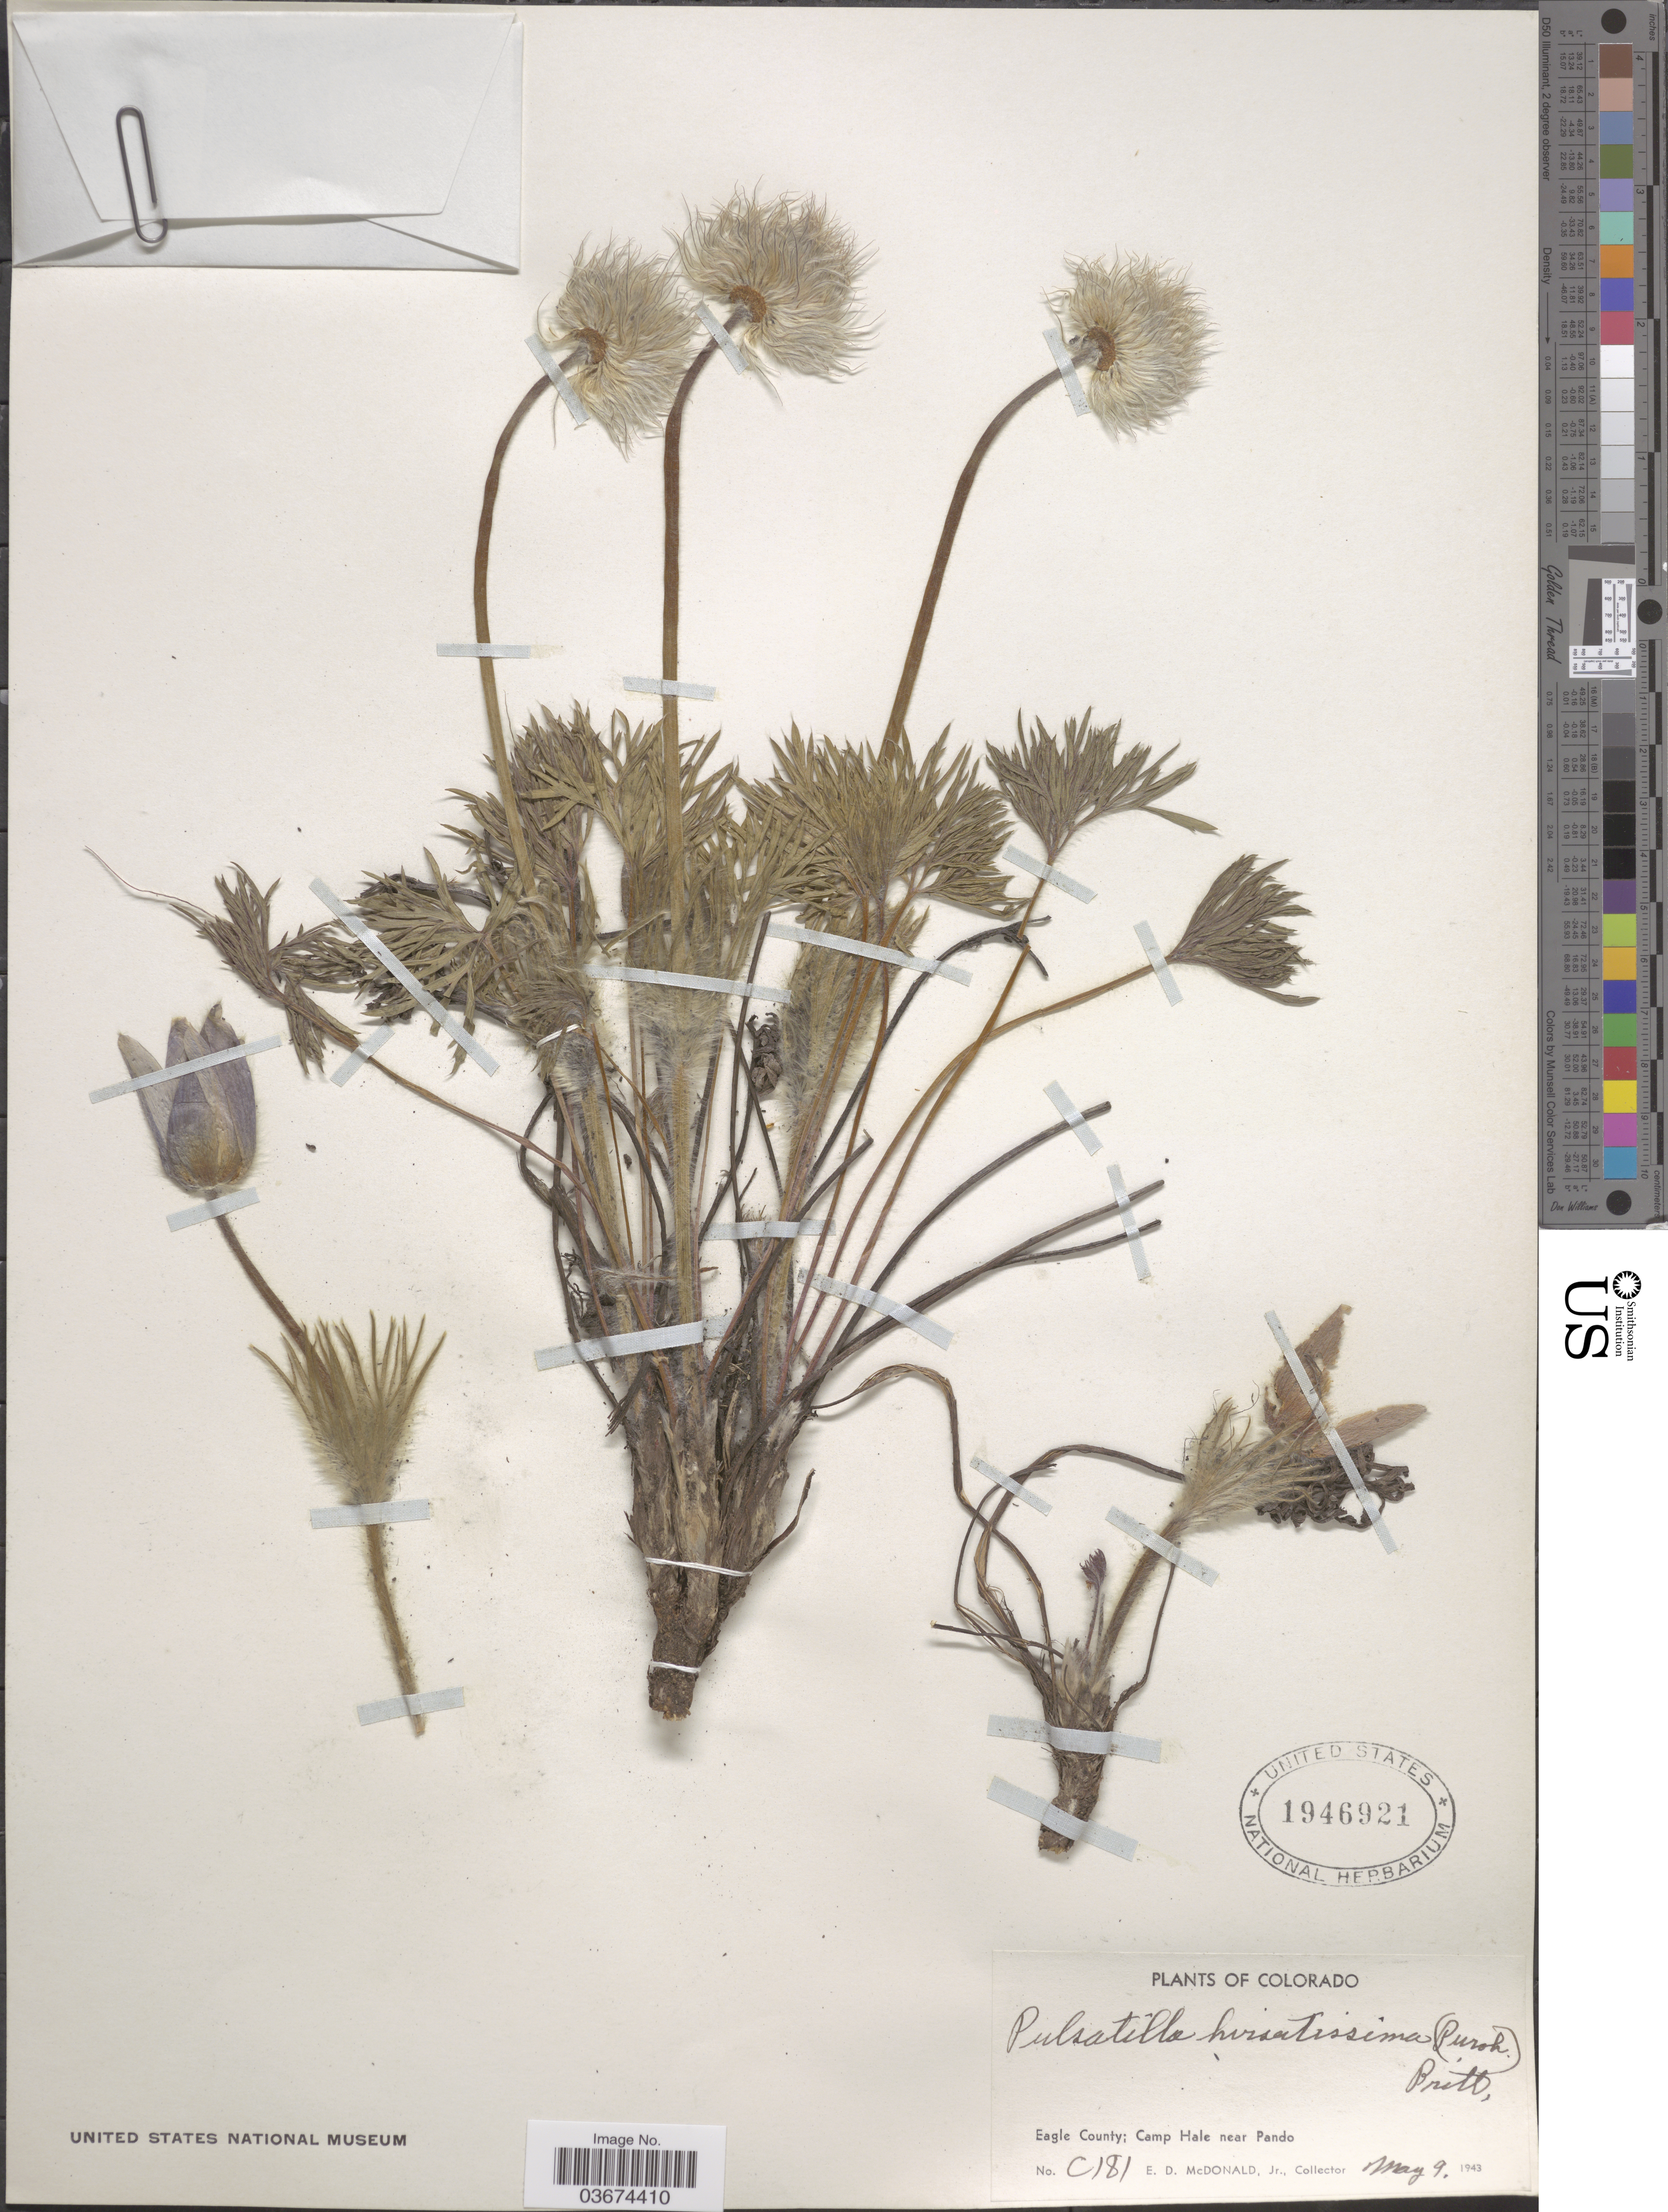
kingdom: Plantae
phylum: Tracheophyta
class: Magnoliopsida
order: Ranunculales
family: Ranunculaceae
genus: Pulsatilla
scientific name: Pulsatilla nuttalliana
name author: (DC.) Bercht. & J. Presl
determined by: Strong, Mark T., (BOT), Smithsonian Institution - National Museum of Natural History (UNITED STATES)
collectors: E. D. McDonald Jr.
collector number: C181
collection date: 1943-05-09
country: United States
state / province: Colorado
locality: Eagle County; Camp Hale near Pando.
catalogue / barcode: US 1946921